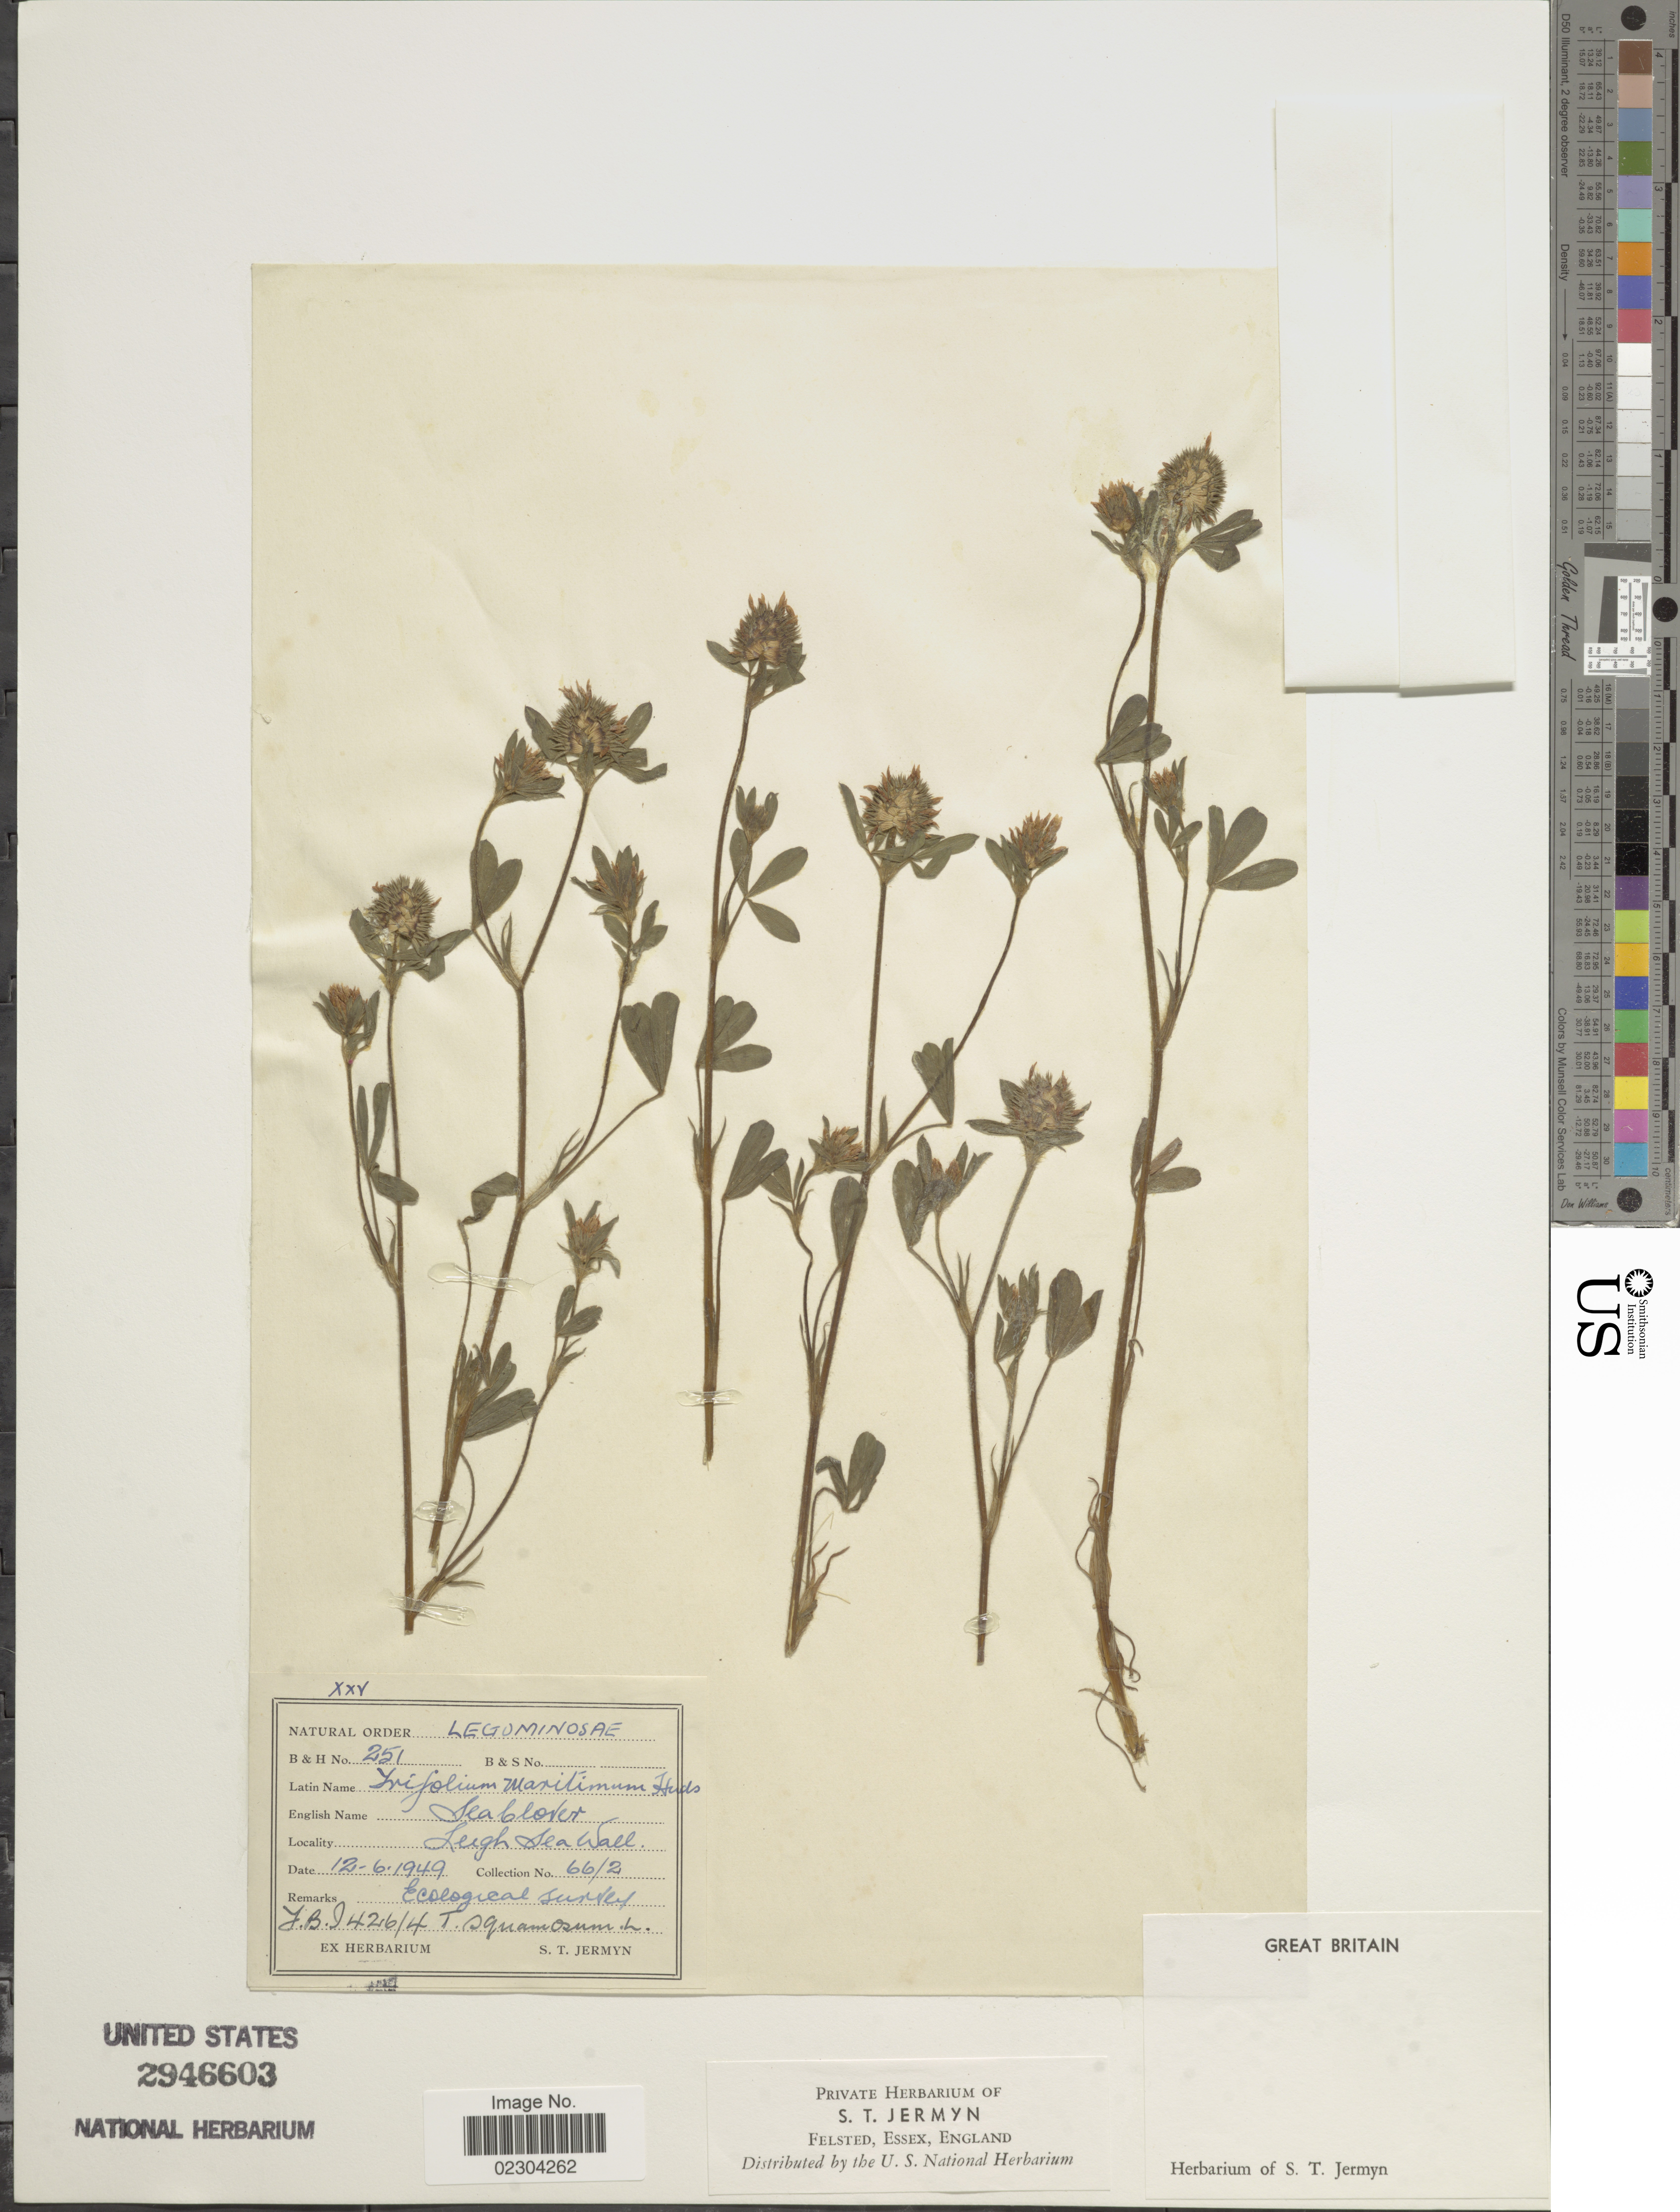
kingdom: Plantae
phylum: Tracheophyta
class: Magnoliopsida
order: Fabales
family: Fabaceae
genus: Trifolium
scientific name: Trifolium maritimum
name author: Huds.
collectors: ex herb. S. T. Jermyn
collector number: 66/2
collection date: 1949-06-12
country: United Kingdom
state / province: England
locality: Leigh Sea Wall, Great Britain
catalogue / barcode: US 2946603